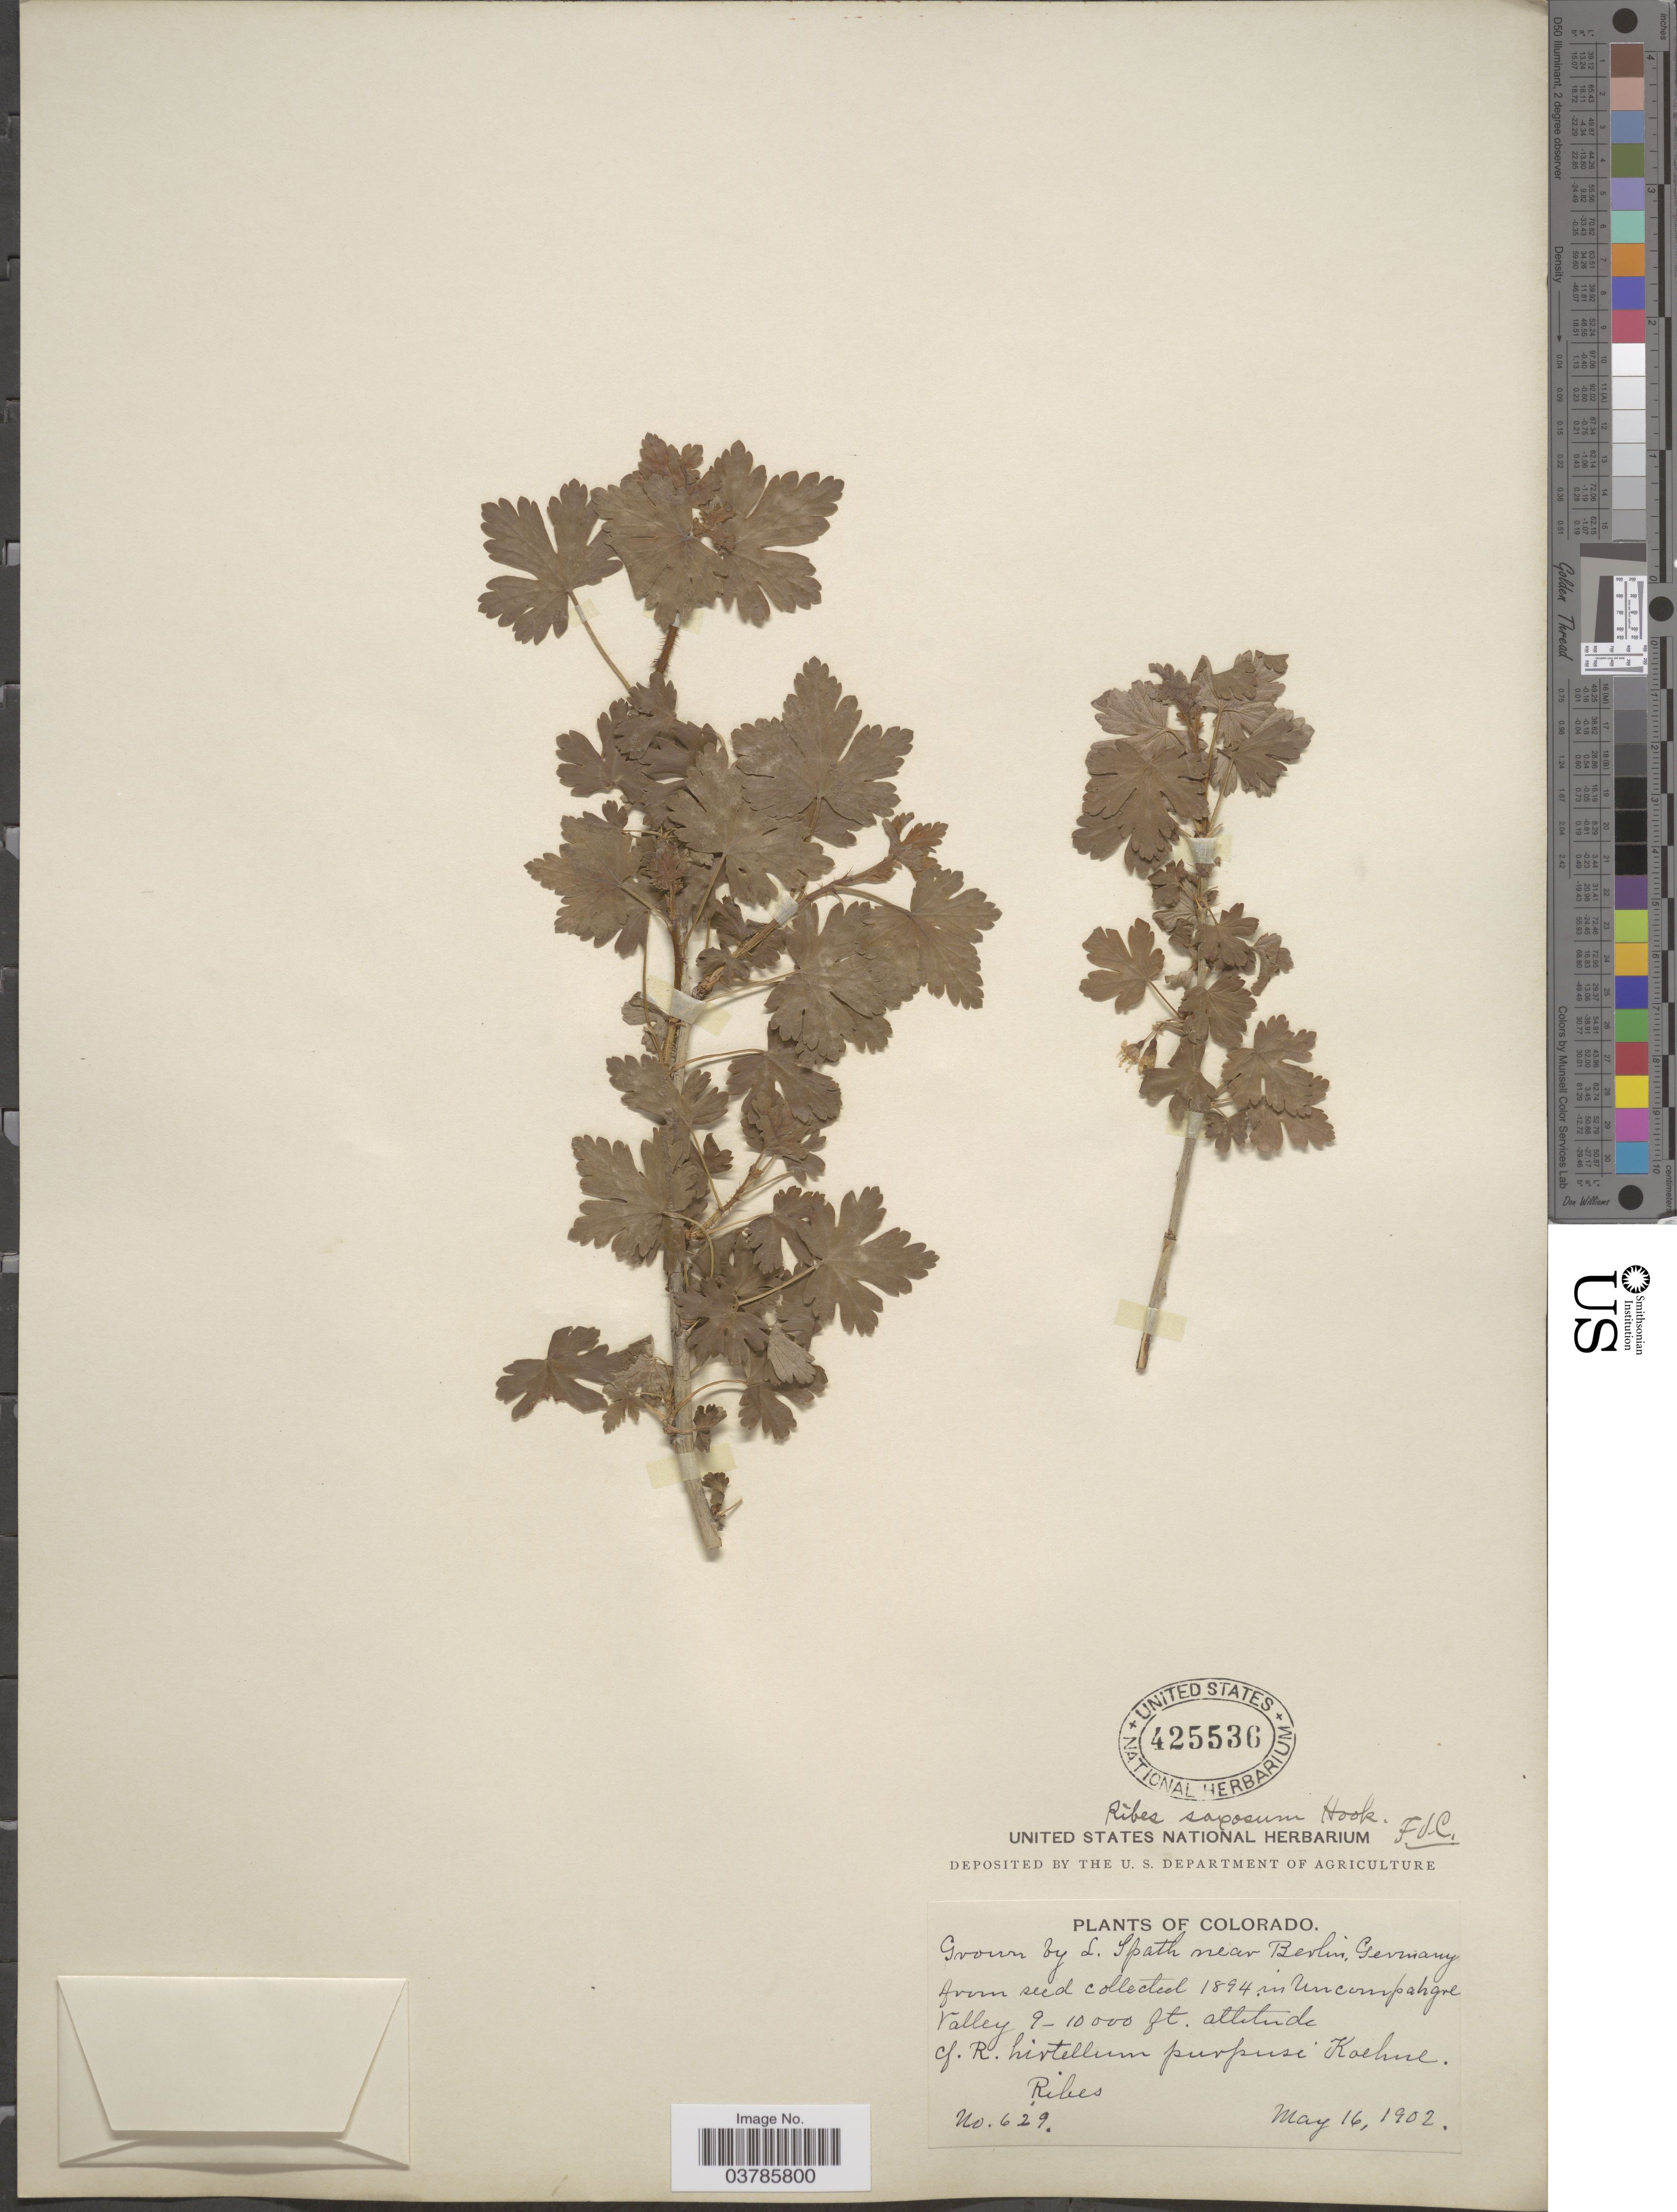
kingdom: Plantae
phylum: Tracheophyta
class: Magnoliopsida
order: Saxifragales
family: Grossulariaceae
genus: Ribes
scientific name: Ribes inerme var. inerme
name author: Rydb.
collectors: L. Späth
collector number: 629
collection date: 1902-05-16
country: Germany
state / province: Berlin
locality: Near Berlin.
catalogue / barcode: US 425536